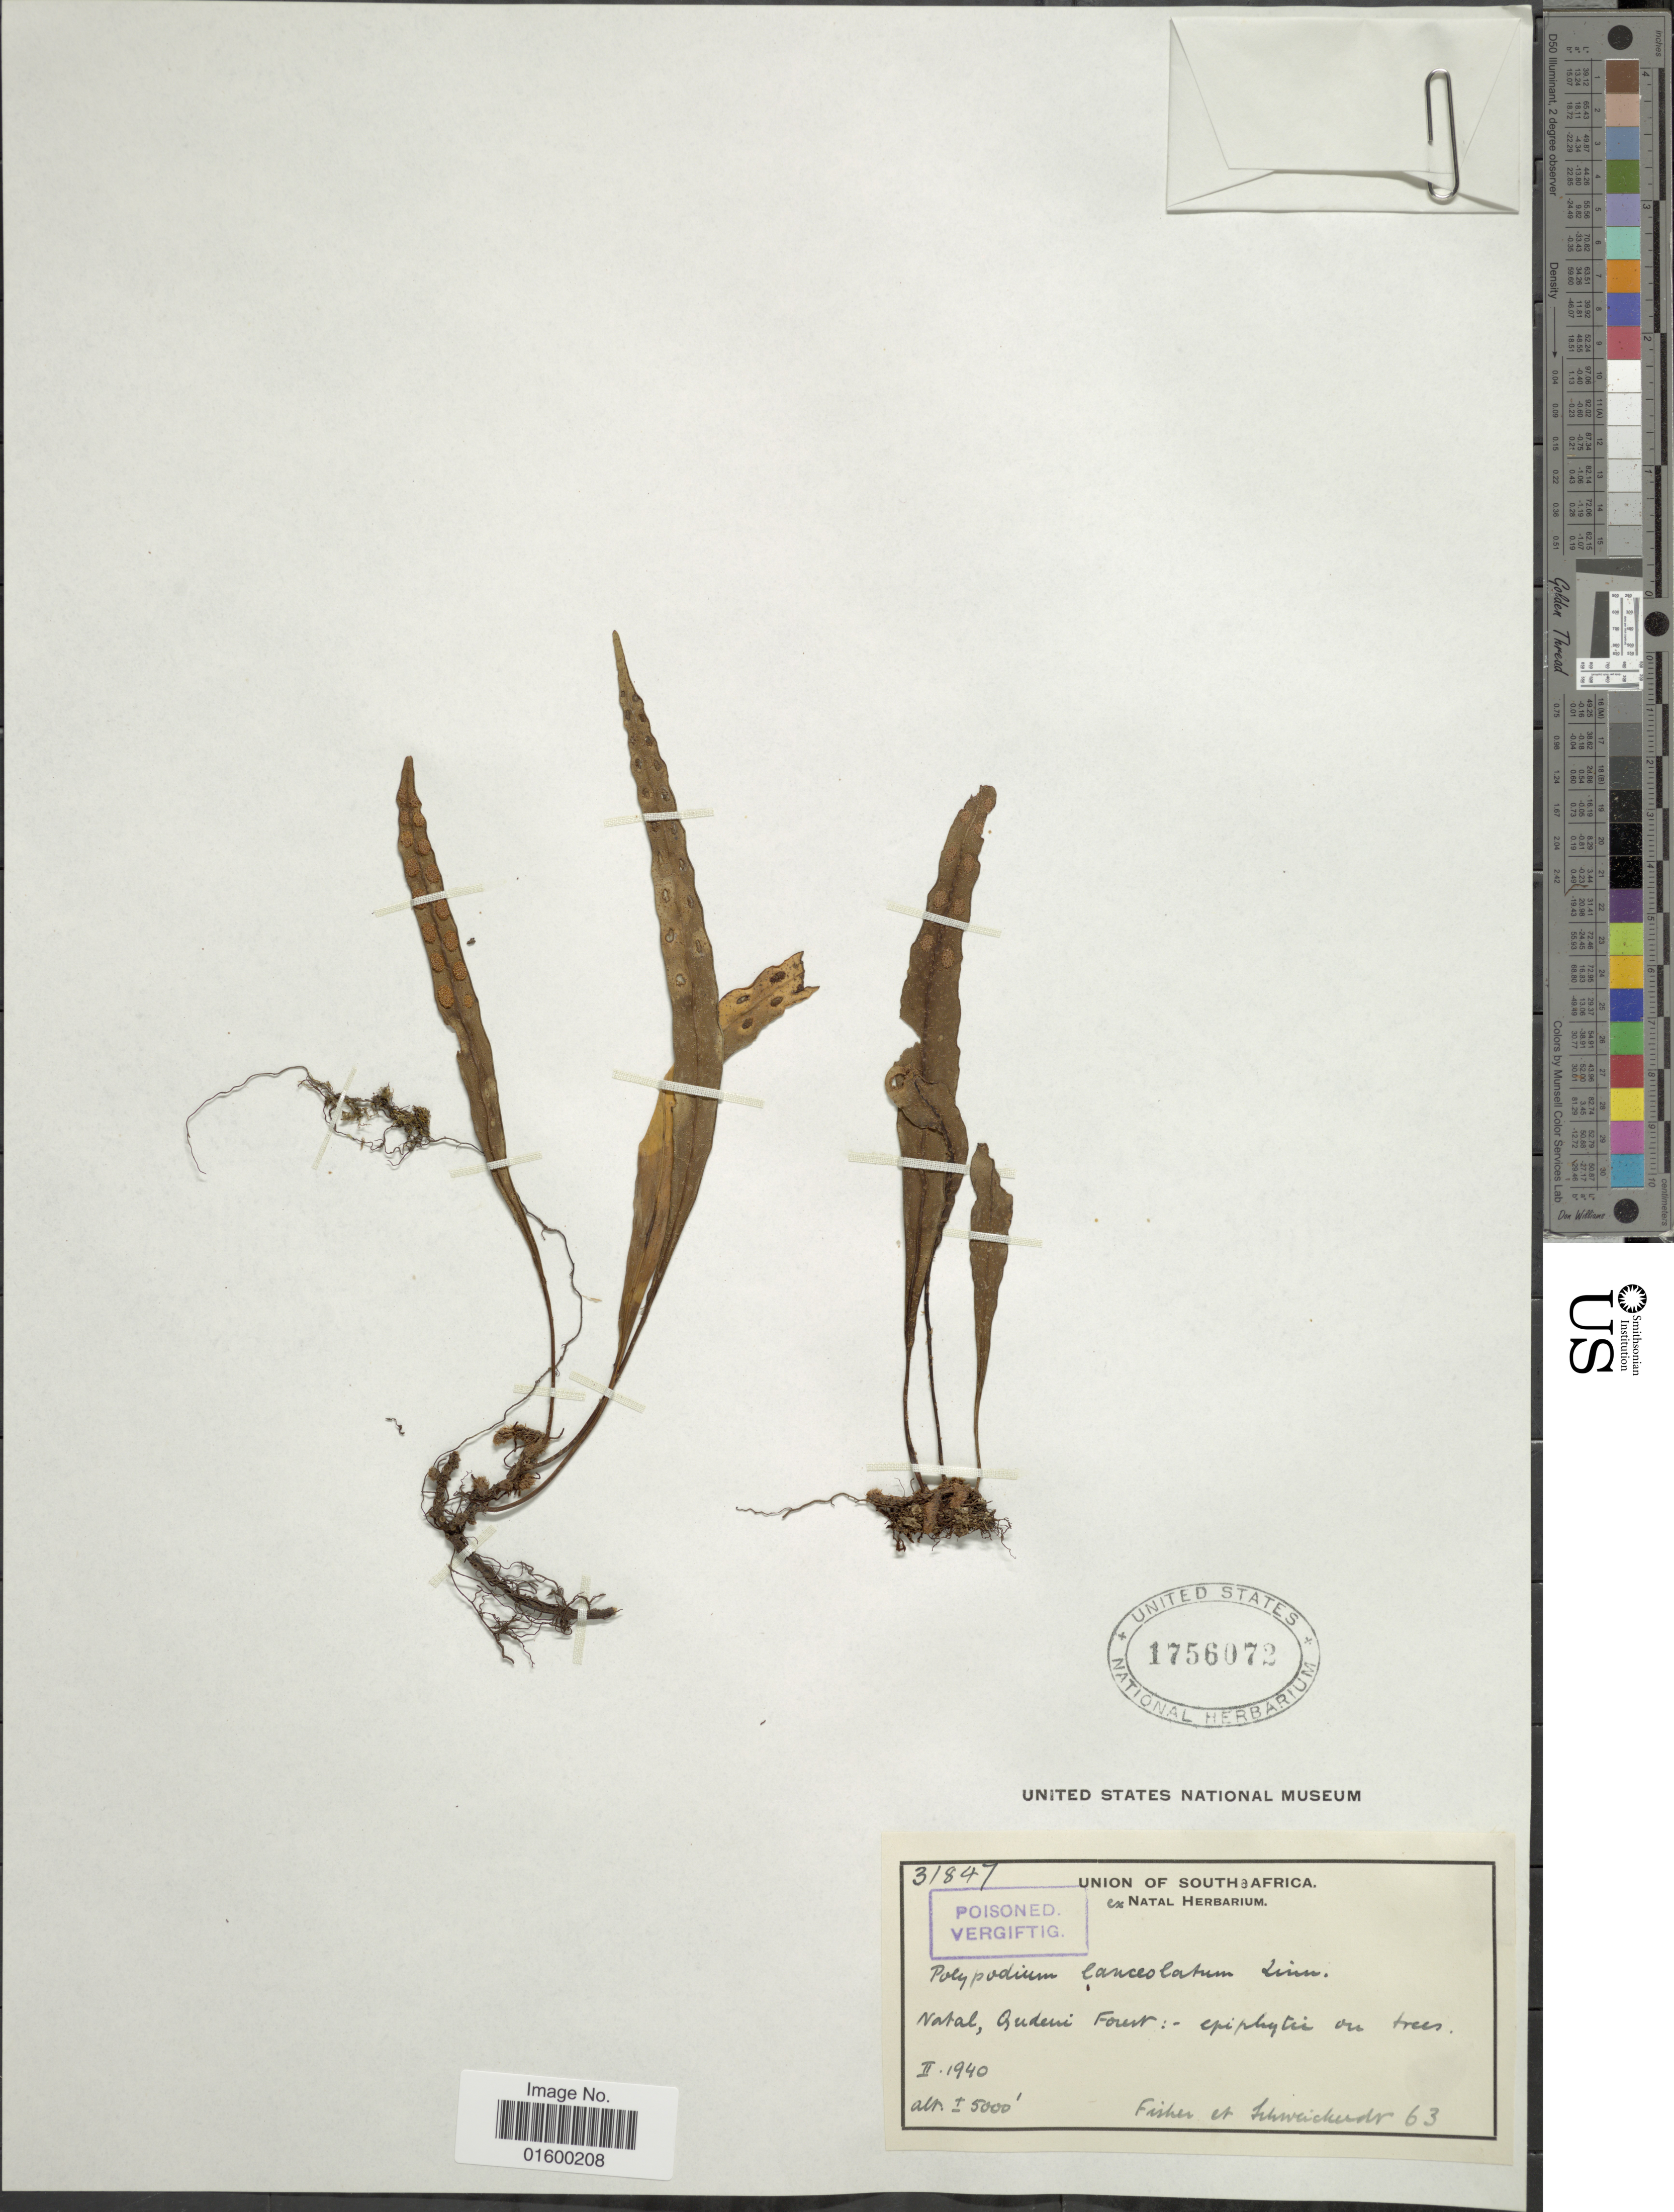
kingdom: Plantae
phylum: Tracheophyta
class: Polypodiopsida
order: Polypodiales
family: Polypodiaceae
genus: Pleopeltis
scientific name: Pleopeltis macrocarpa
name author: (Bory ex Willd.) Kaulf.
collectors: -- Fisher & -. Schweickerdt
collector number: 63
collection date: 1940-02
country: South Africa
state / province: KwaZulu-Natal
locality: Natal, Qudeni Forest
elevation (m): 1524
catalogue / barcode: US 1756072